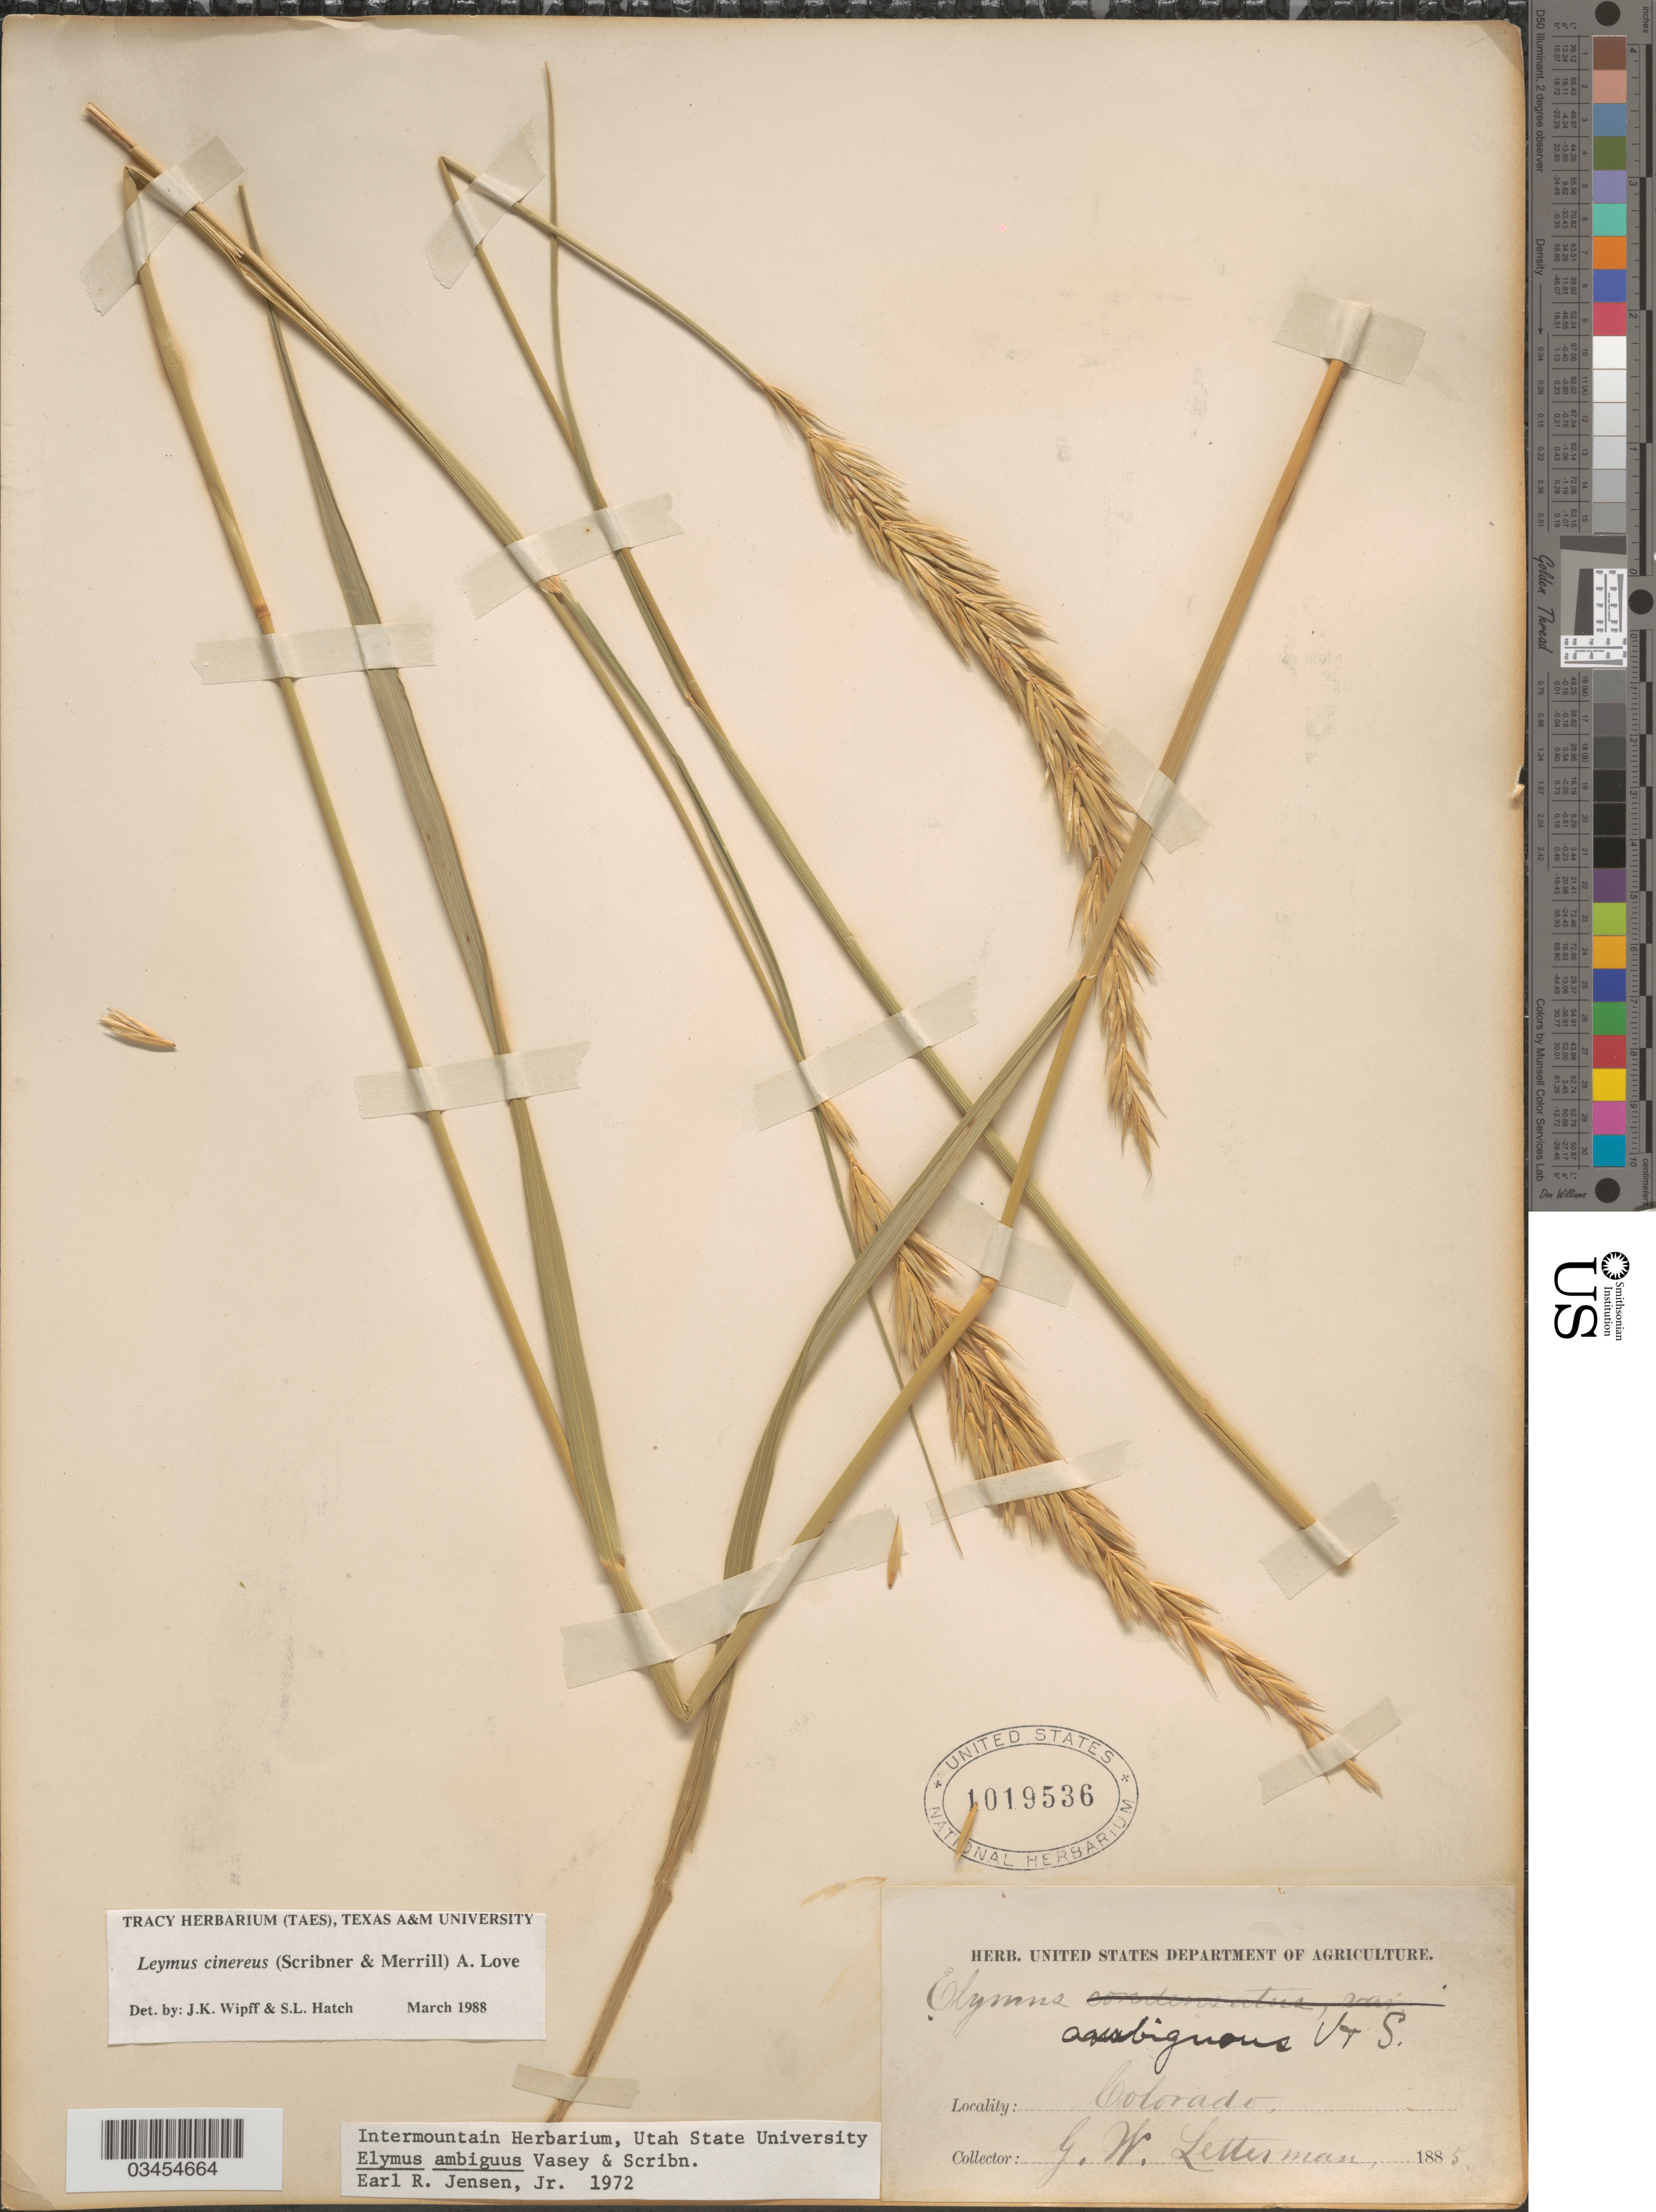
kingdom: Plantae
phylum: Tracheophyta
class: Liliopsida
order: Poales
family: Poaceae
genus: Leymus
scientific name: Leymus cinereus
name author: (Scribn. & Merr.) Á. Löve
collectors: G. W. Letterman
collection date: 1885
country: United States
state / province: Colorado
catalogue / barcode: US 1019536